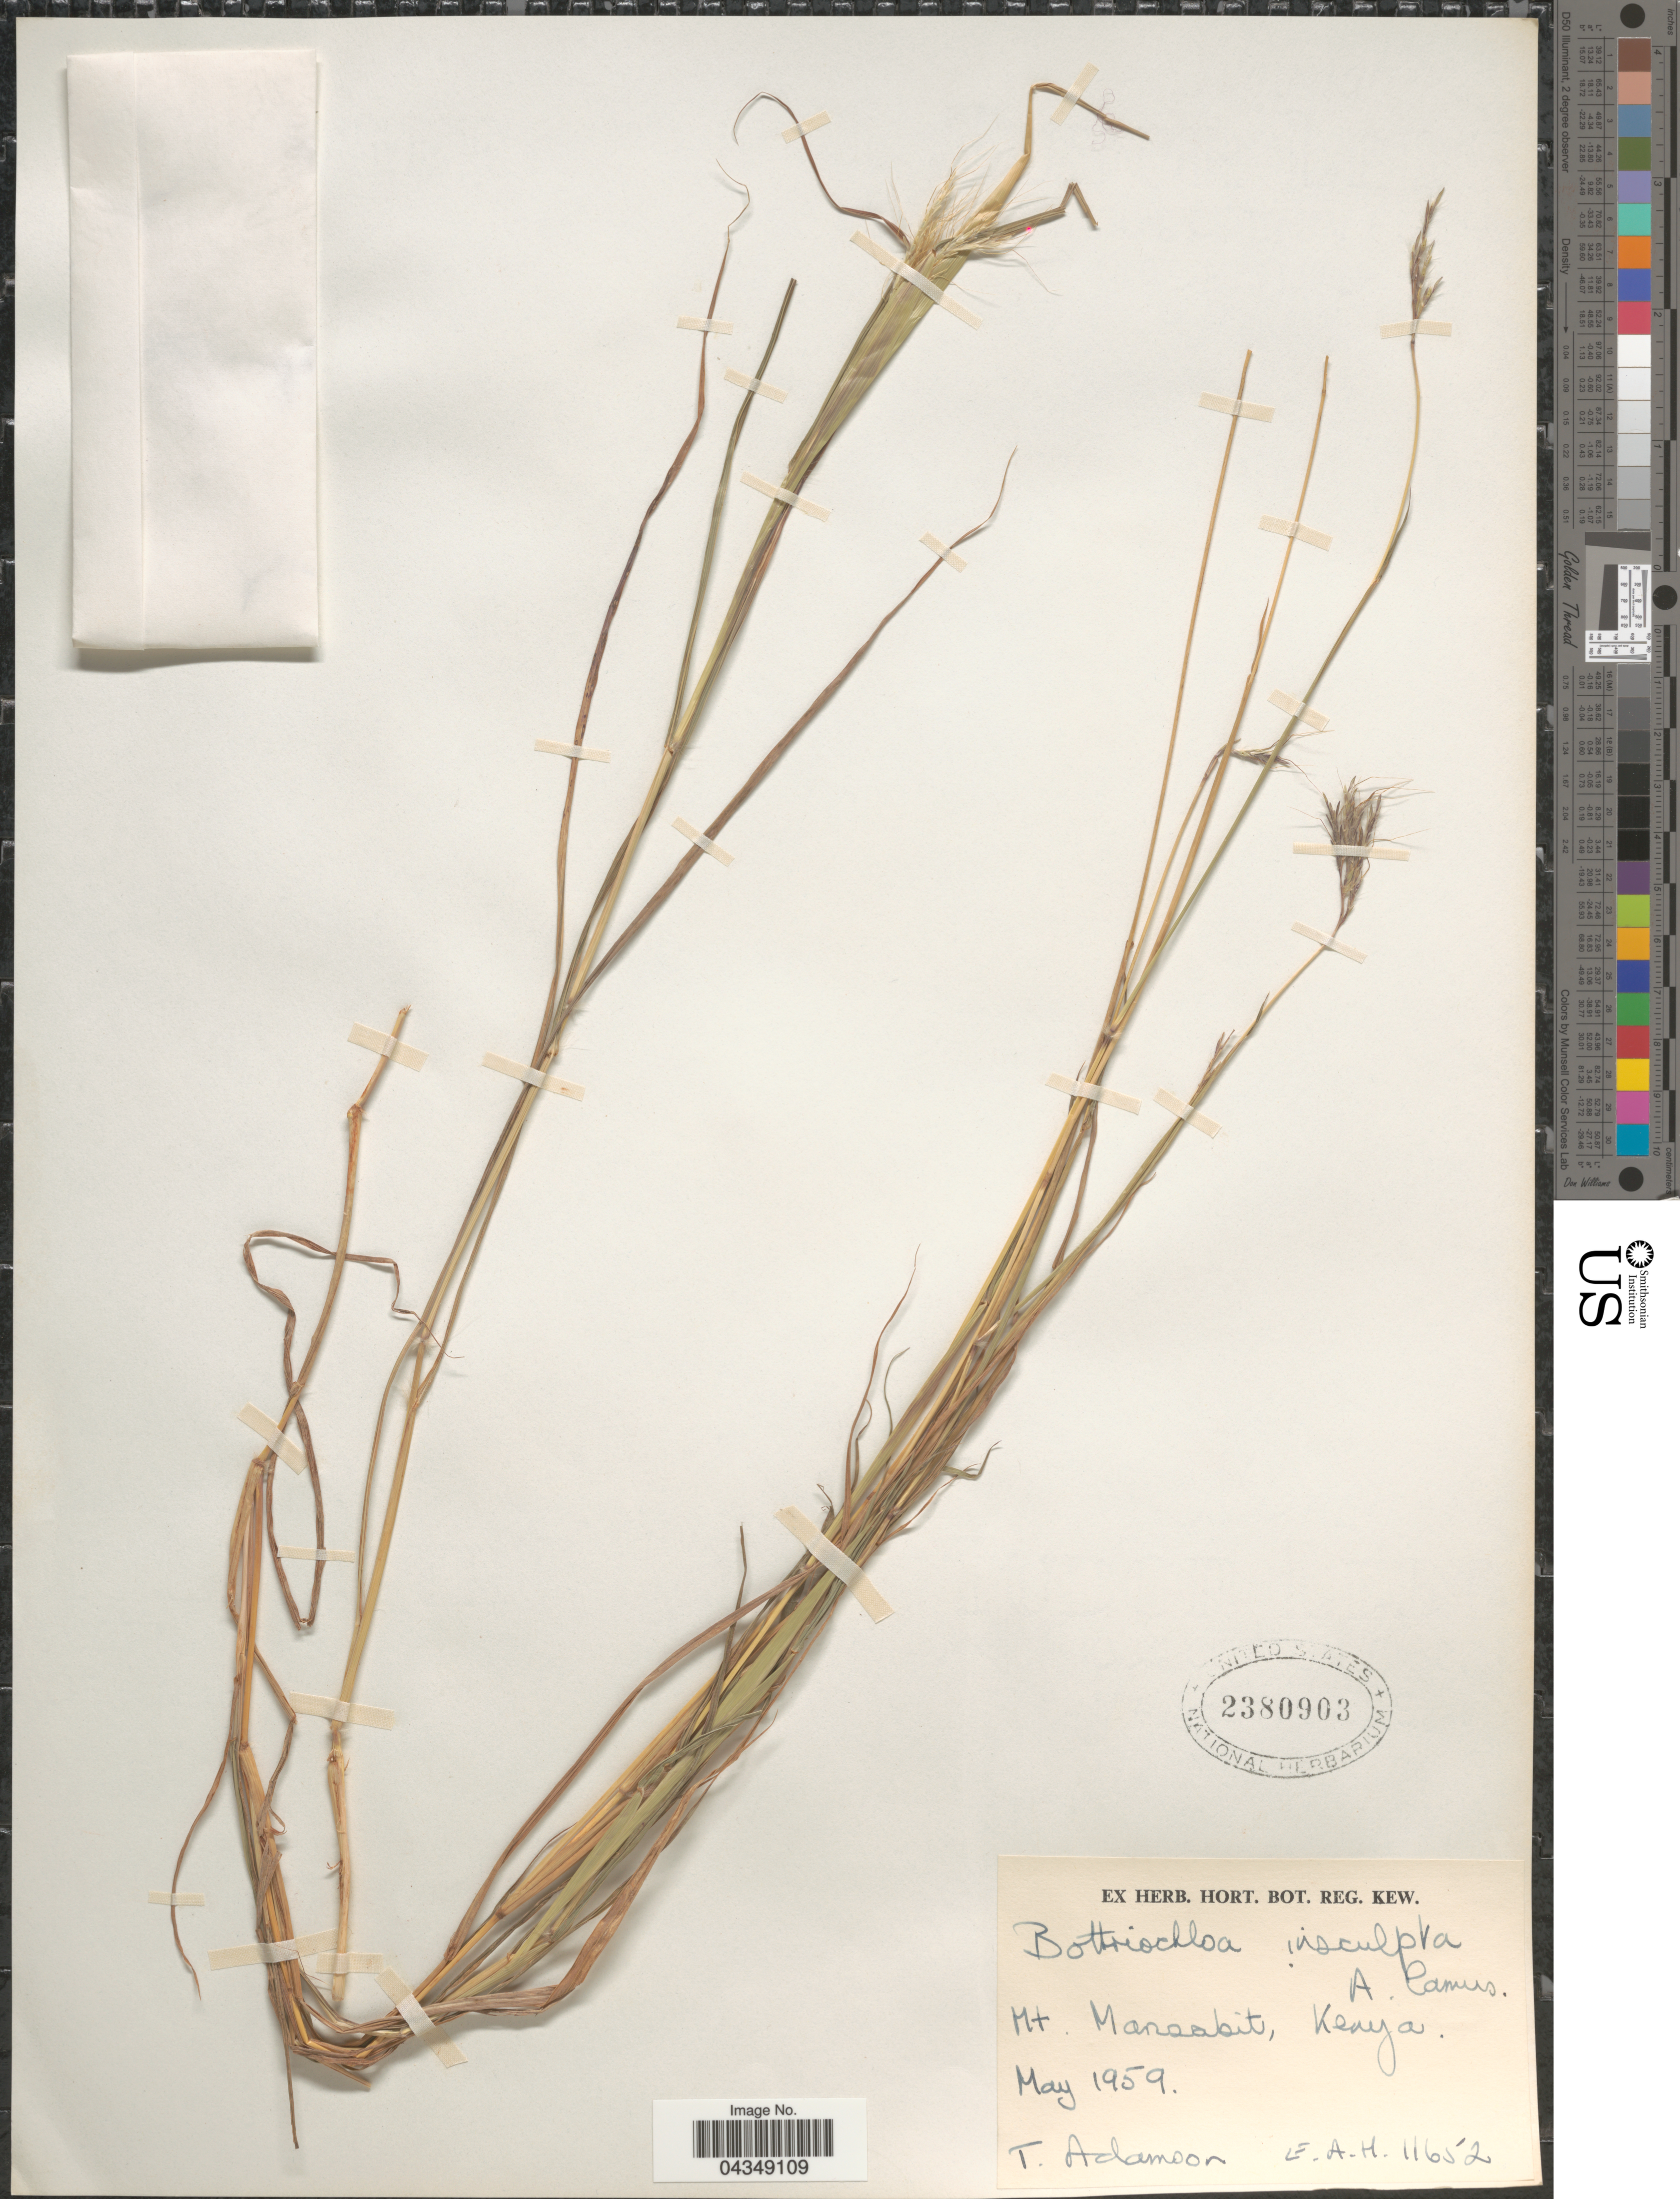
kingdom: Plantae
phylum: Tracheophyta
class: Liliopsida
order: Poales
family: Poaceae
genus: Bothriochloa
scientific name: Bothriochloa insculpta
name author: (Hochst. ex A. Rich.) A. Camus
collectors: T. Adamson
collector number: E.A.H.11652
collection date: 1959-05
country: Kenya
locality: Mt. Mansabit.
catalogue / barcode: US 2380903